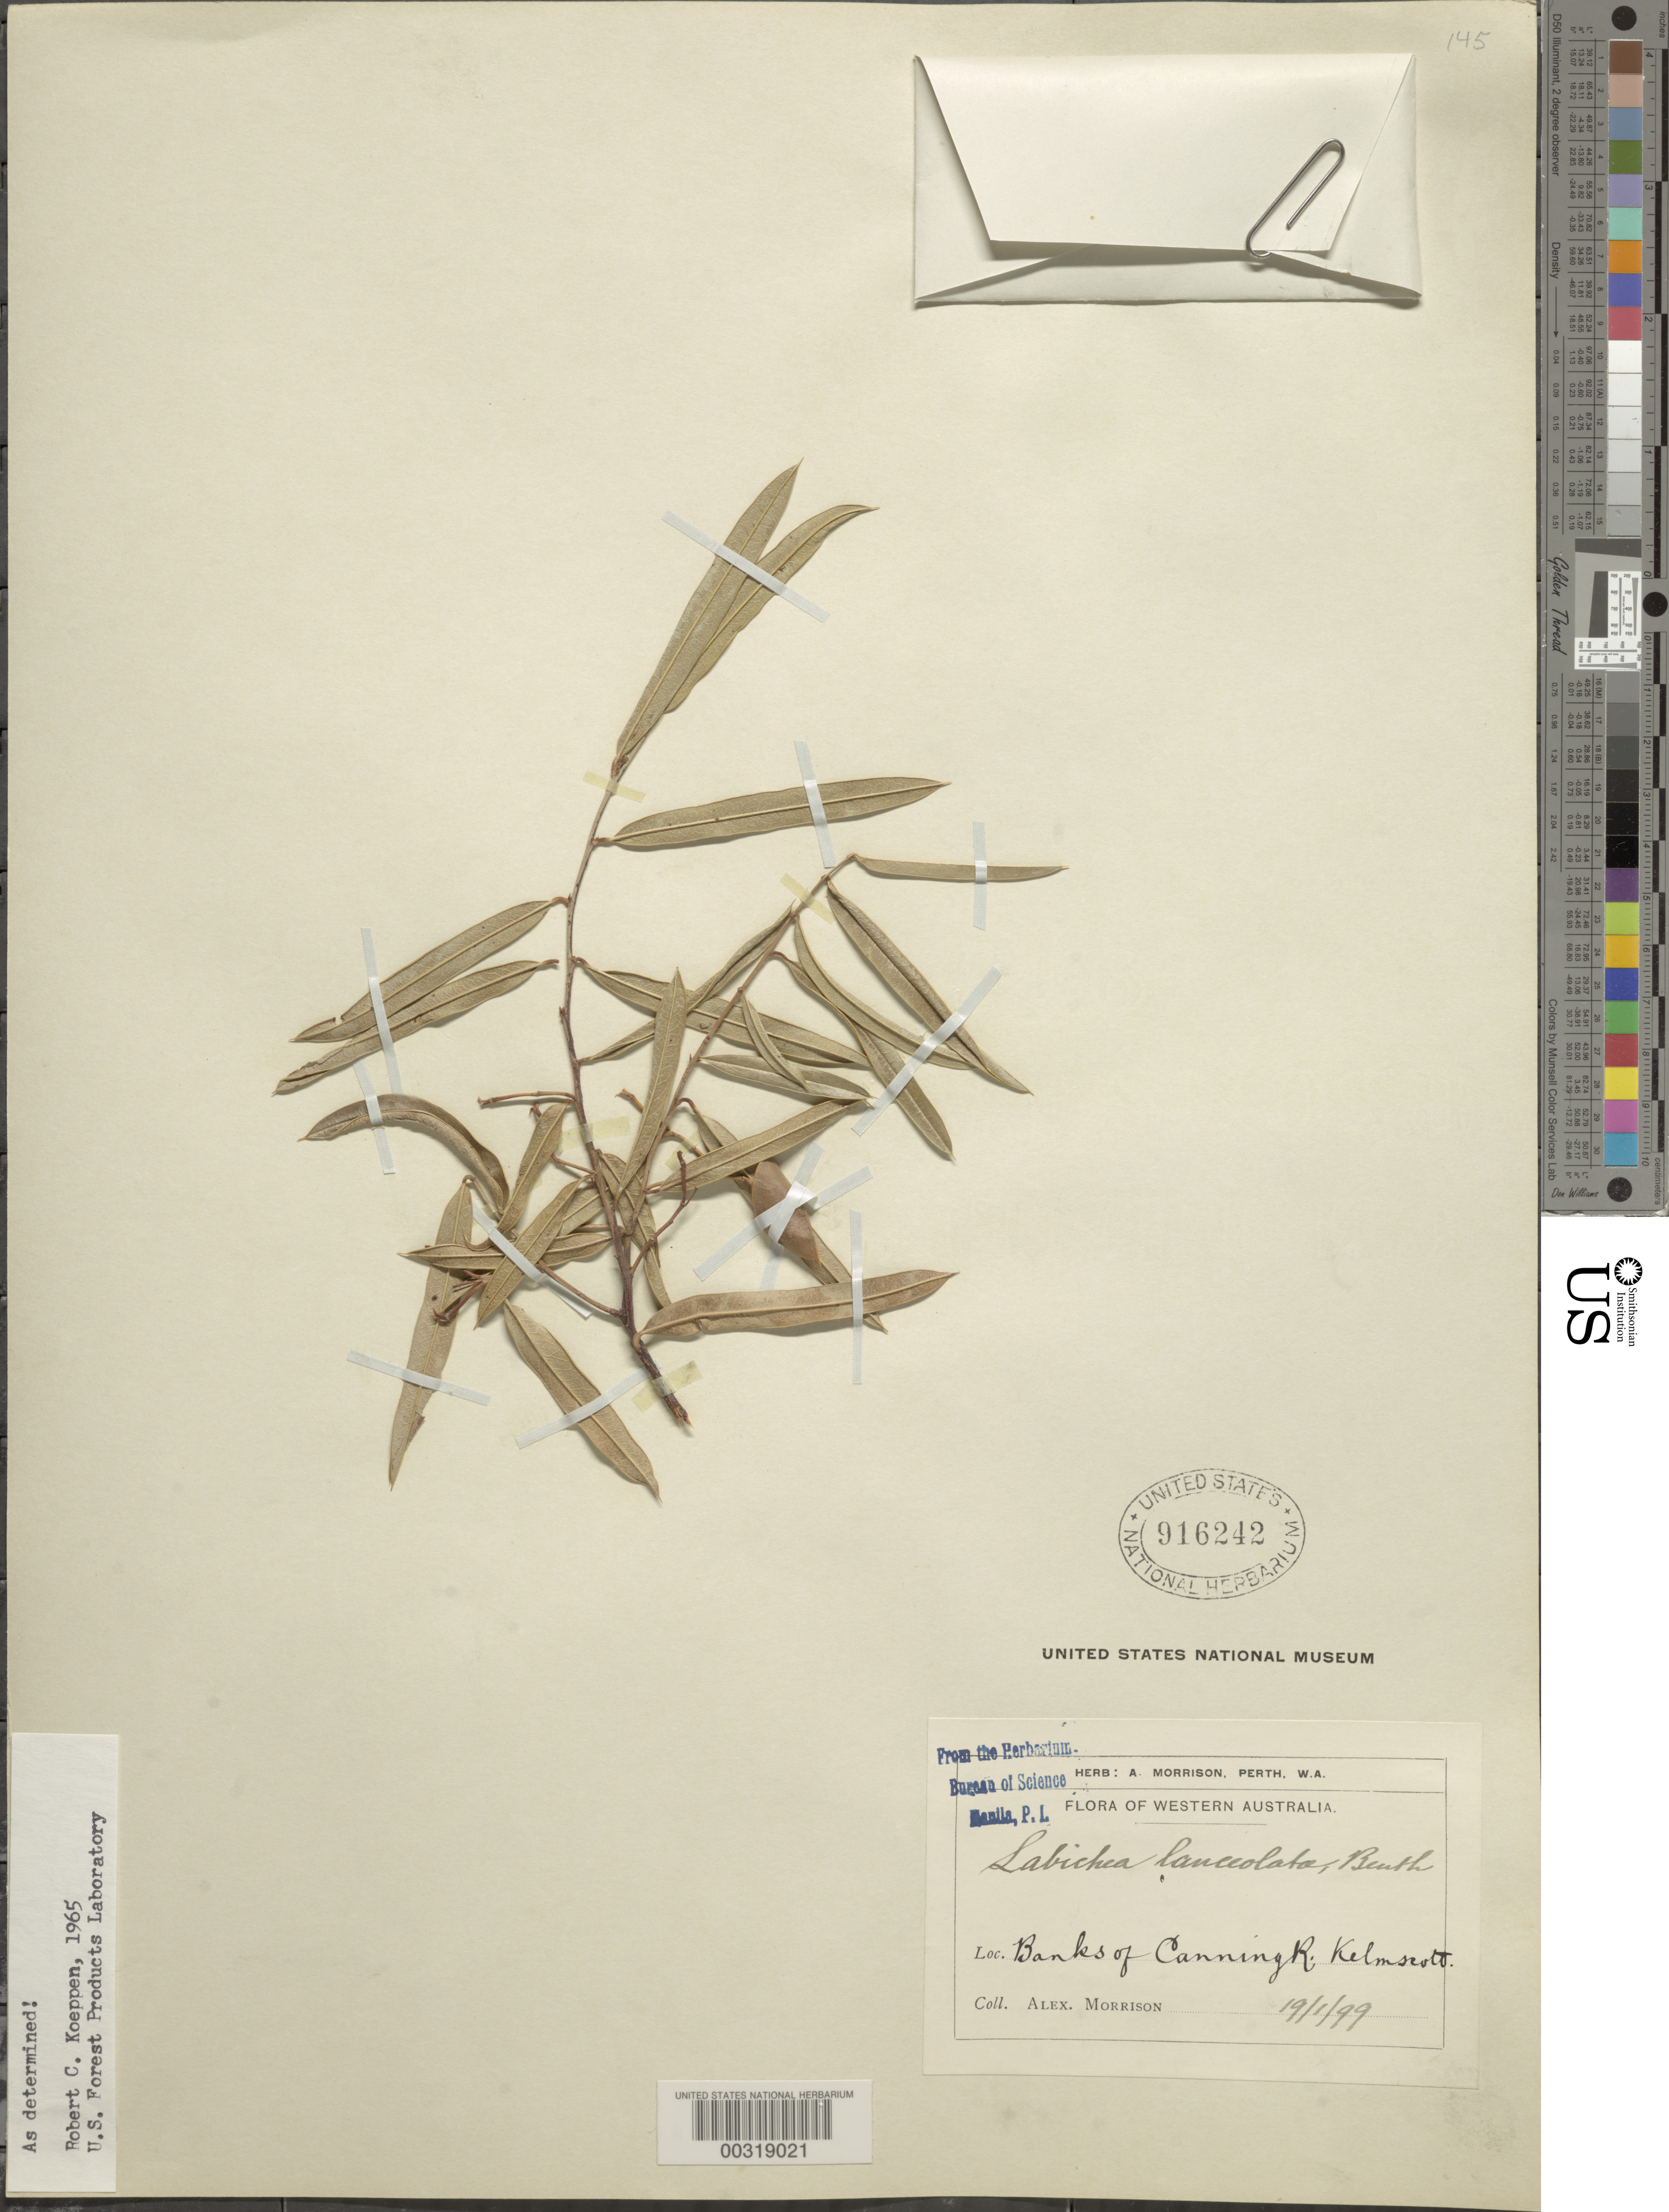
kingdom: Plantae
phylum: Tracheophyta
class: Magnoliopsida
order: Fabales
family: Fabaceae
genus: Labichea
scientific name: Labichea lanceolata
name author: Benth.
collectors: A. Morrison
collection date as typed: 19 Jan 1899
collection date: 1899-01-19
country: Australia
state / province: Western Australia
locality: Banks of canning river, kelmscott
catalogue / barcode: US 916242